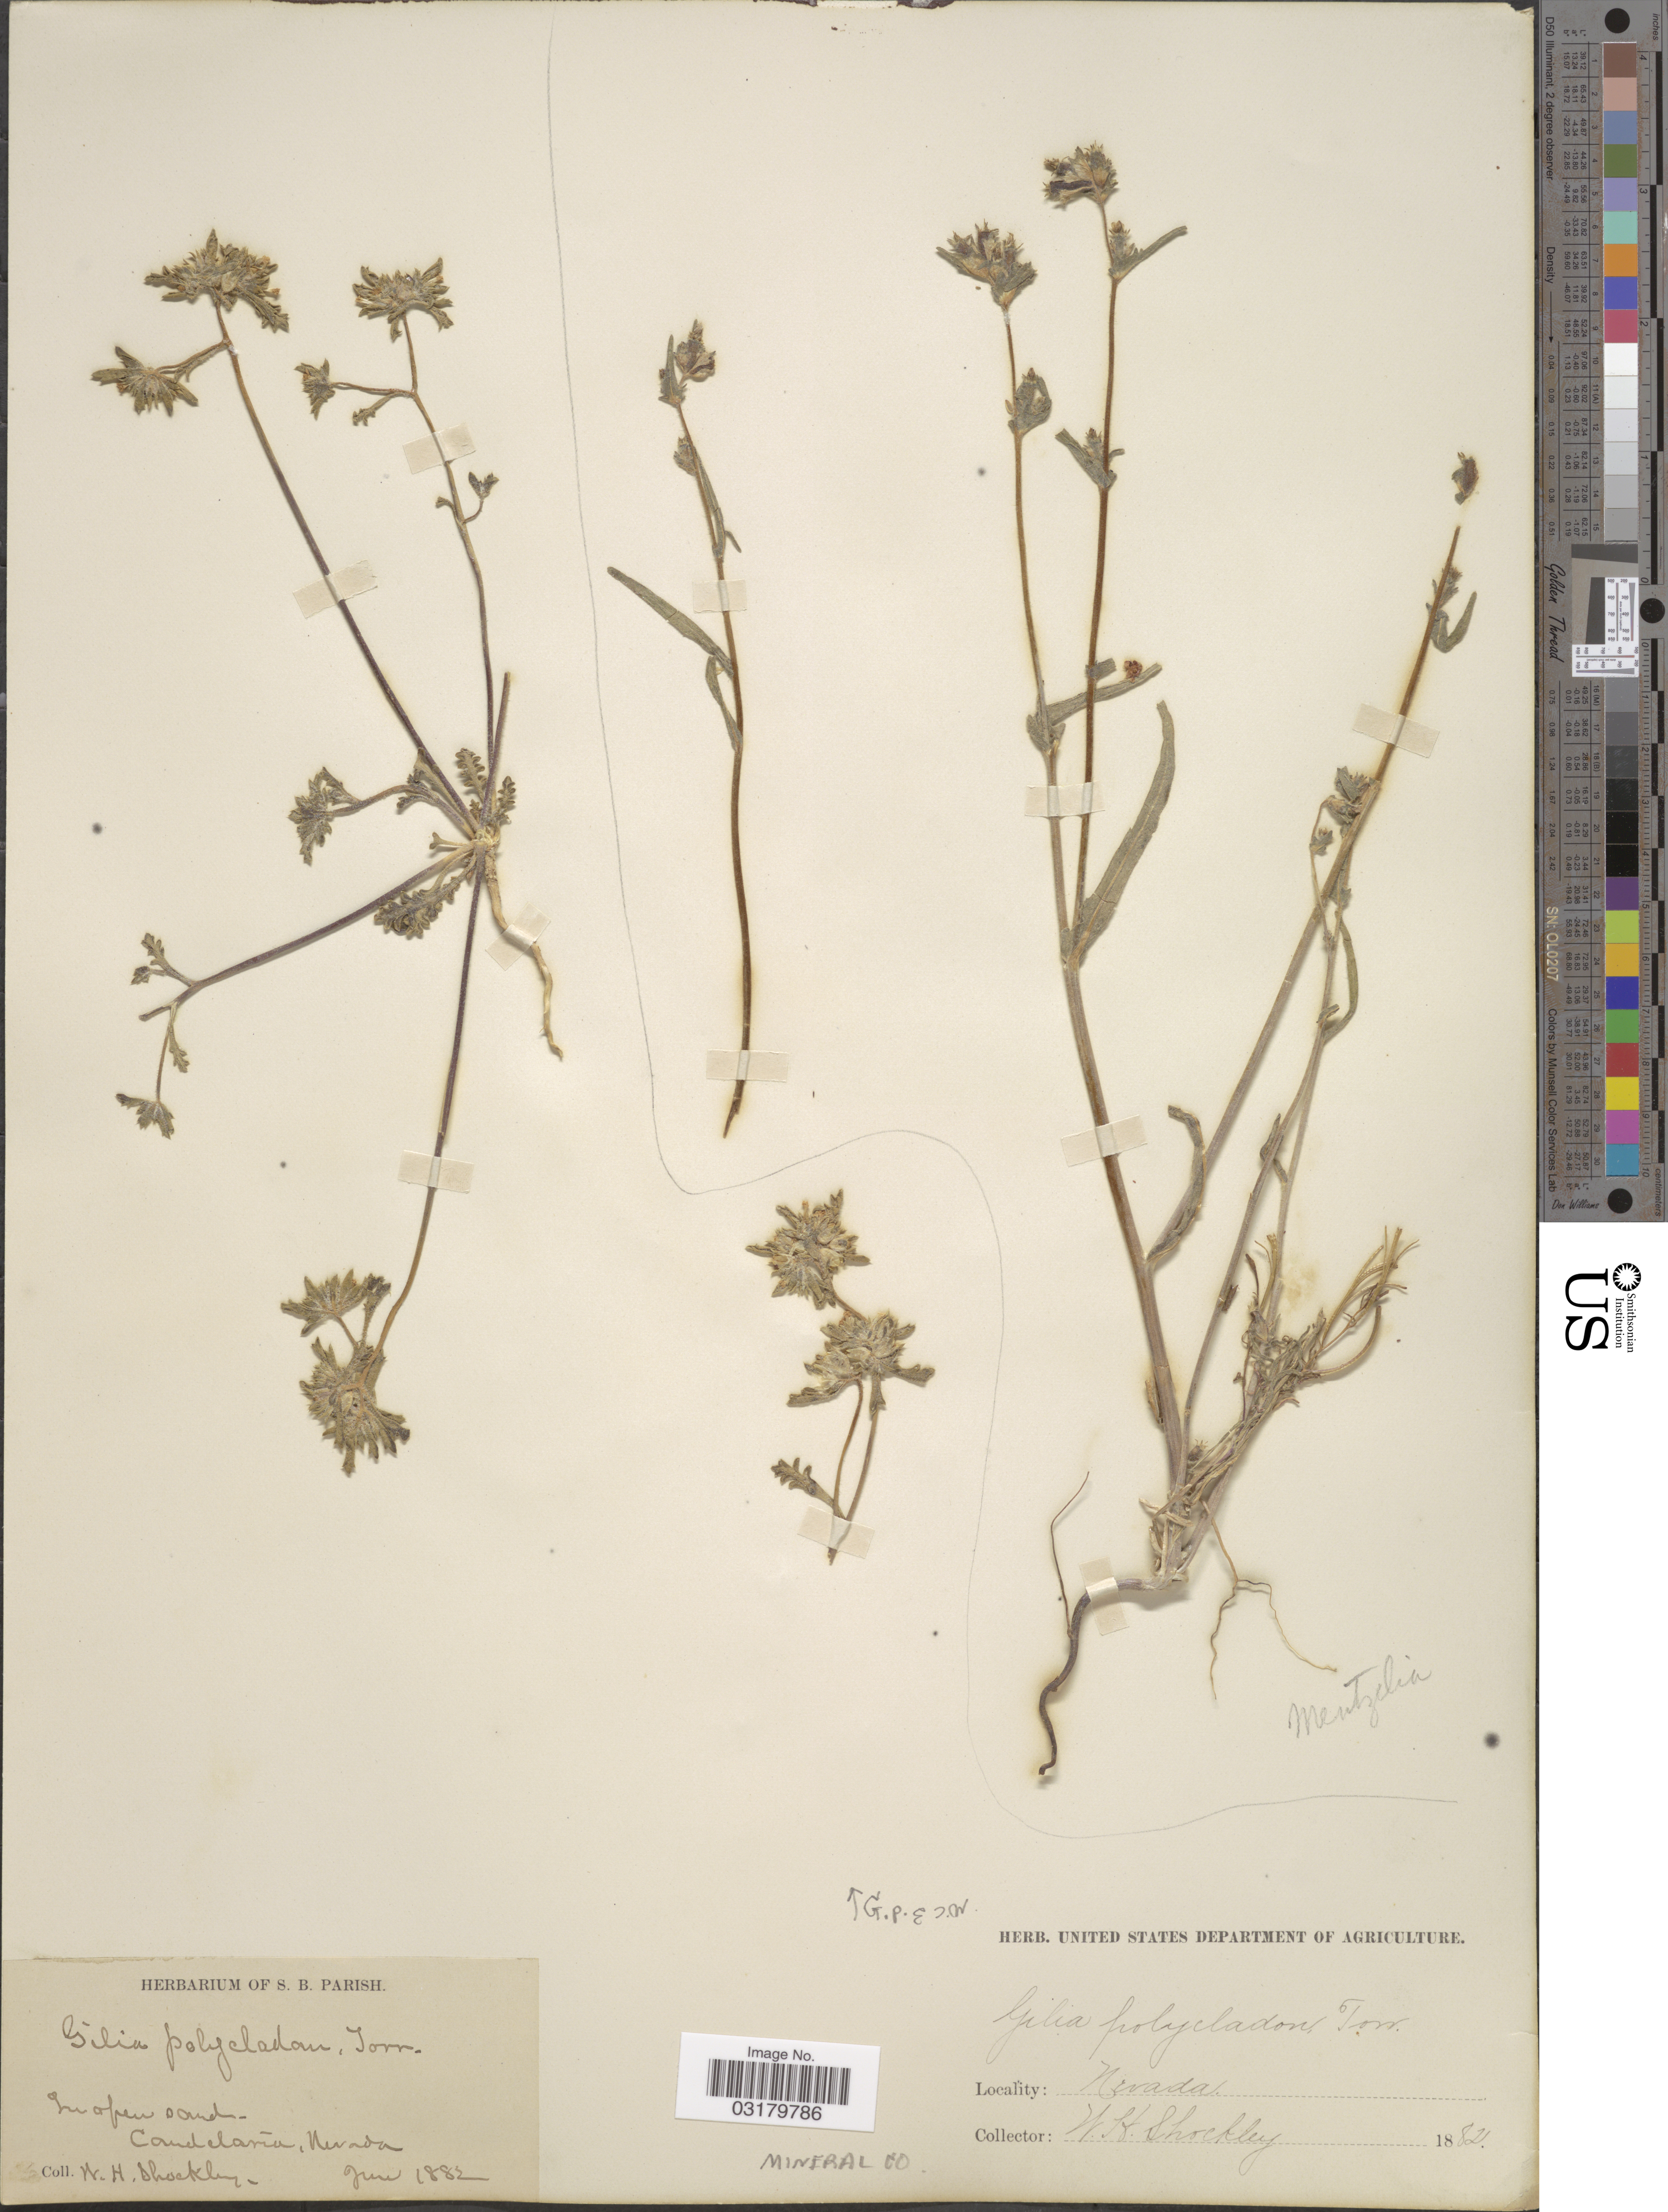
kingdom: Plantae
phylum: Tracheophyta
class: Magnoliopsida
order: Ericales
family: Polemoniaceae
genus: Ipomopsis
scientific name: Ipomopsis polycladon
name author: (Torr.) V.E. Grant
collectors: W. Shockley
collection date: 1882-06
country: United States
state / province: Nevada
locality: In open sand, Candelaria,. Mineral Co.